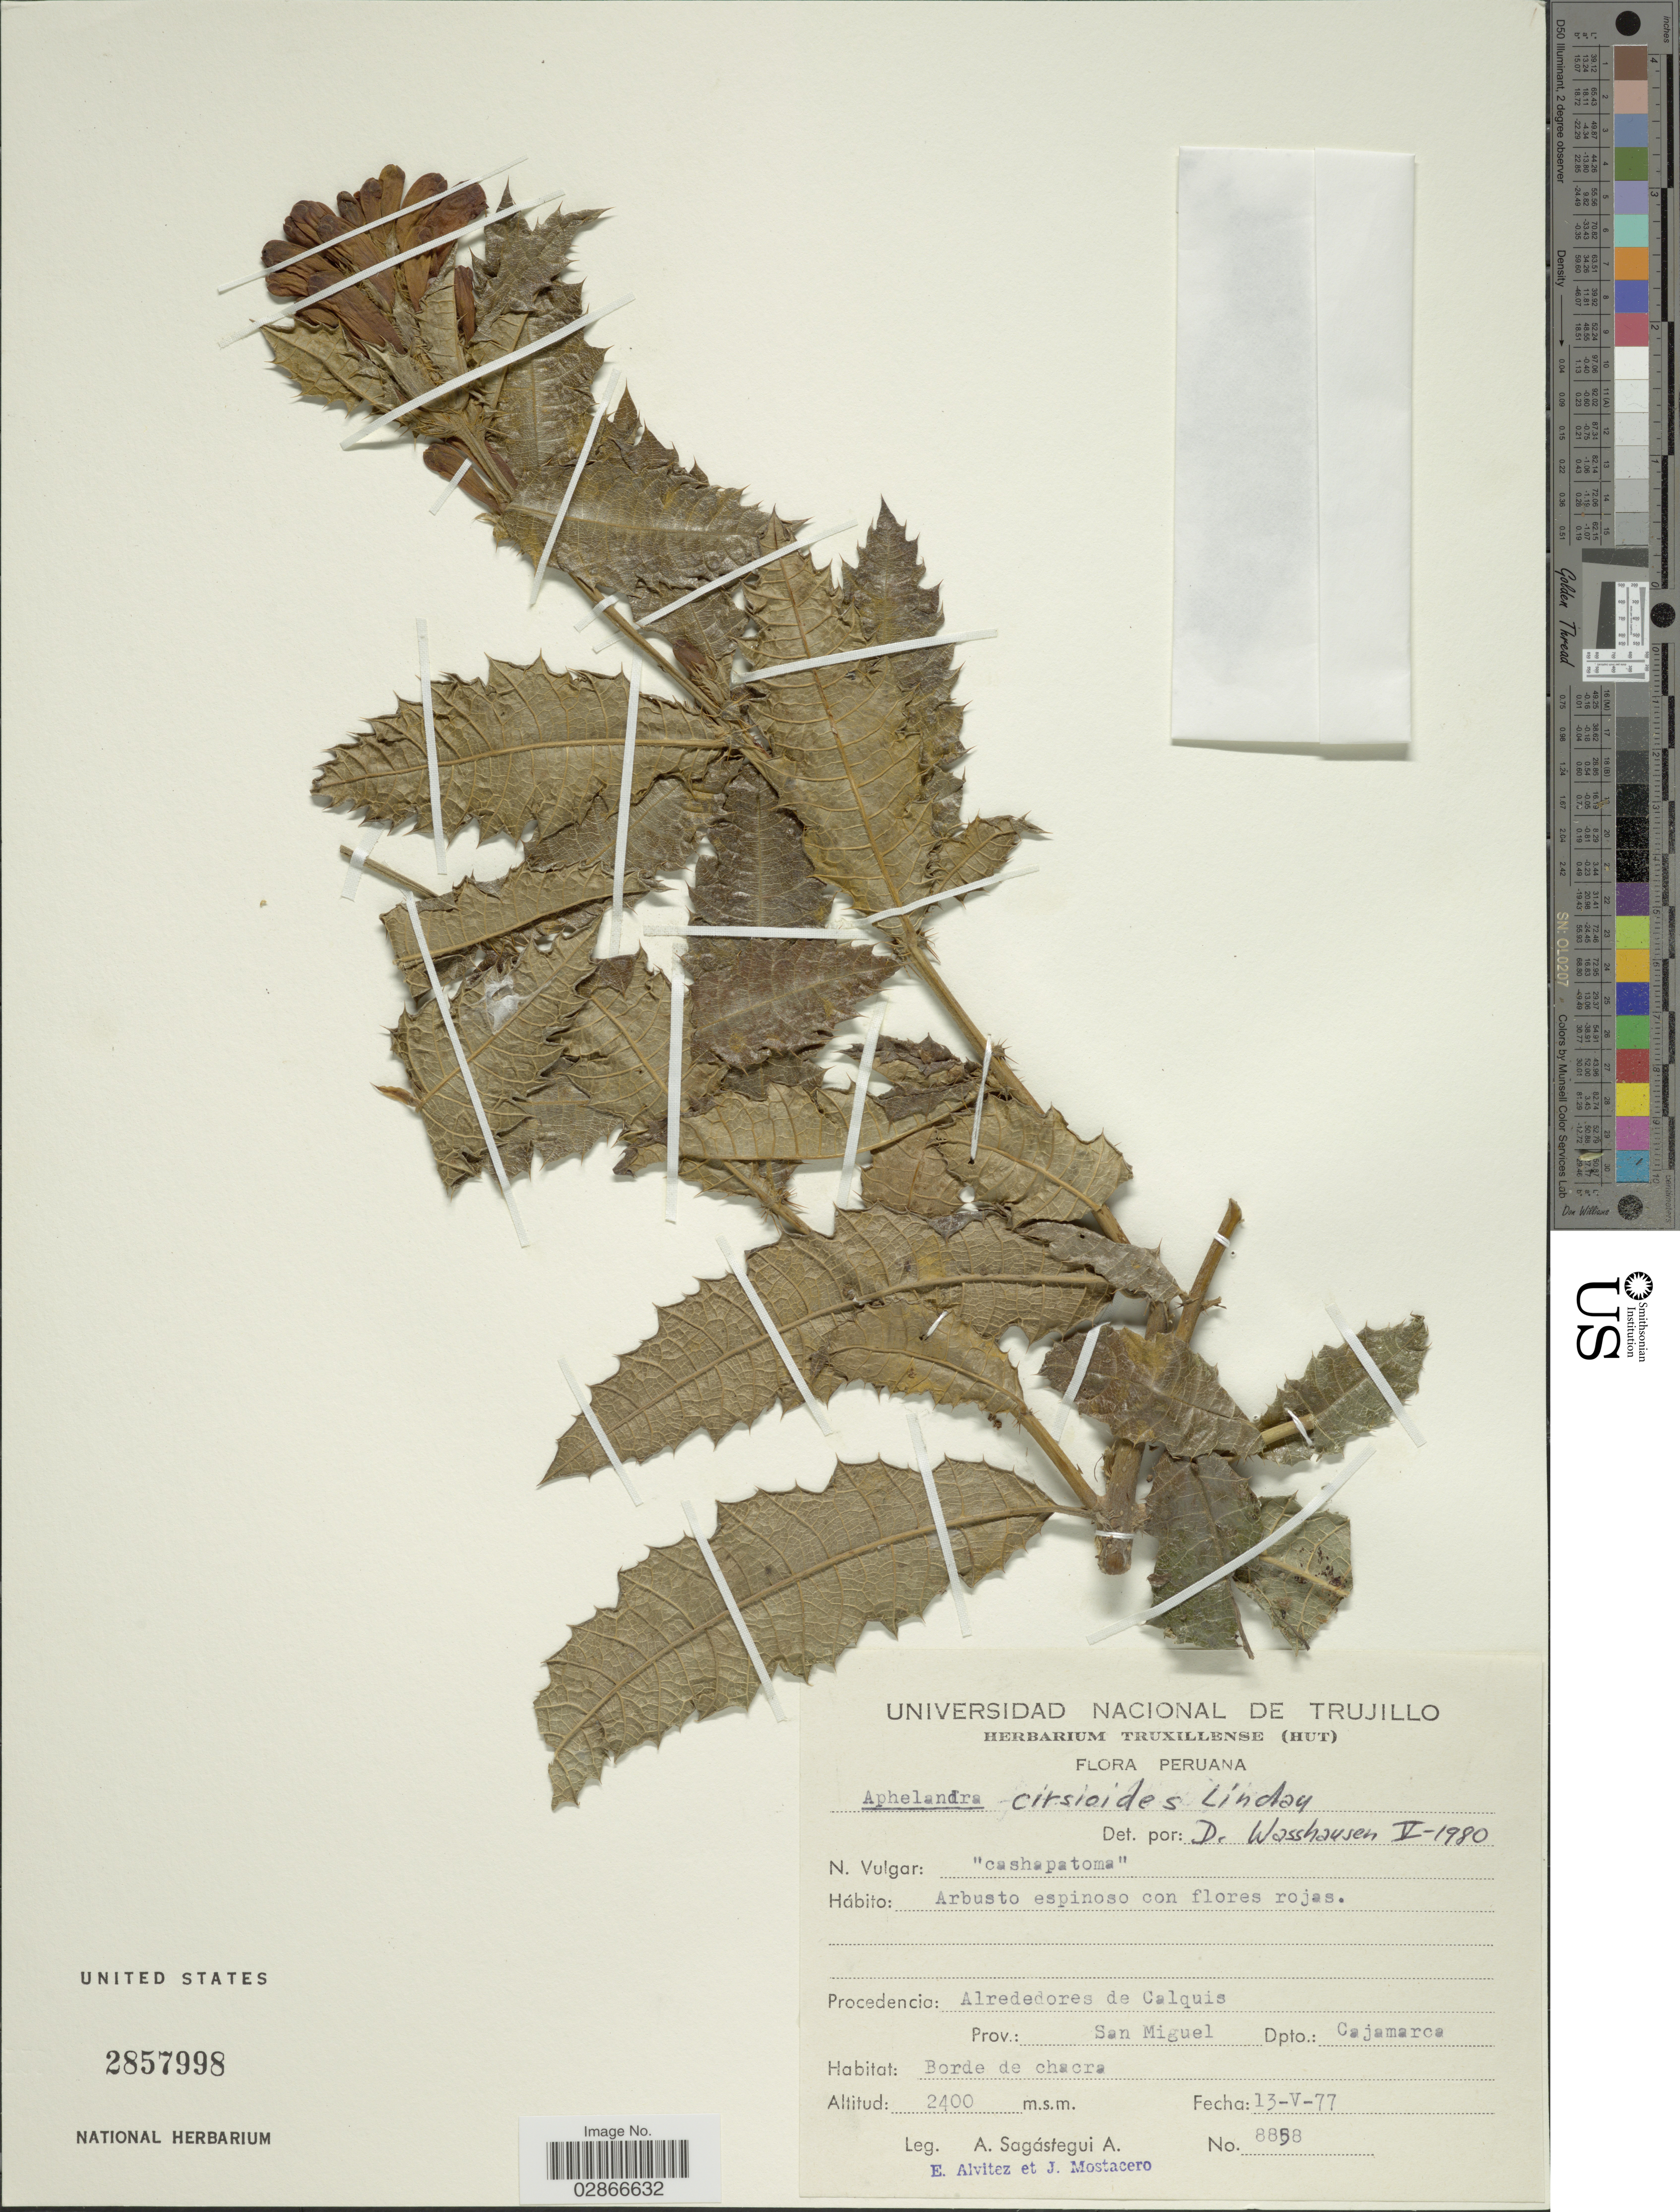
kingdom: Plantae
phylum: Tracheophyta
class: Magnoliopsida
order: Lamiales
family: Acanthaceae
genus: Aphelandra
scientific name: Aphelandra cirsioides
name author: Lindau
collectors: A. Sagástegui A., E. Alvitez I. & J. Mostacero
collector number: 8858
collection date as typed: Transcribed d/m/y: 13/5/77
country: Peru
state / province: Cajamarca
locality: Procedencia: Alrededores de Calquis. Prov.: San Miguel. Dpto.: Cajamarca.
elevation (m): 2400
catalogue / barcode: US 2857998